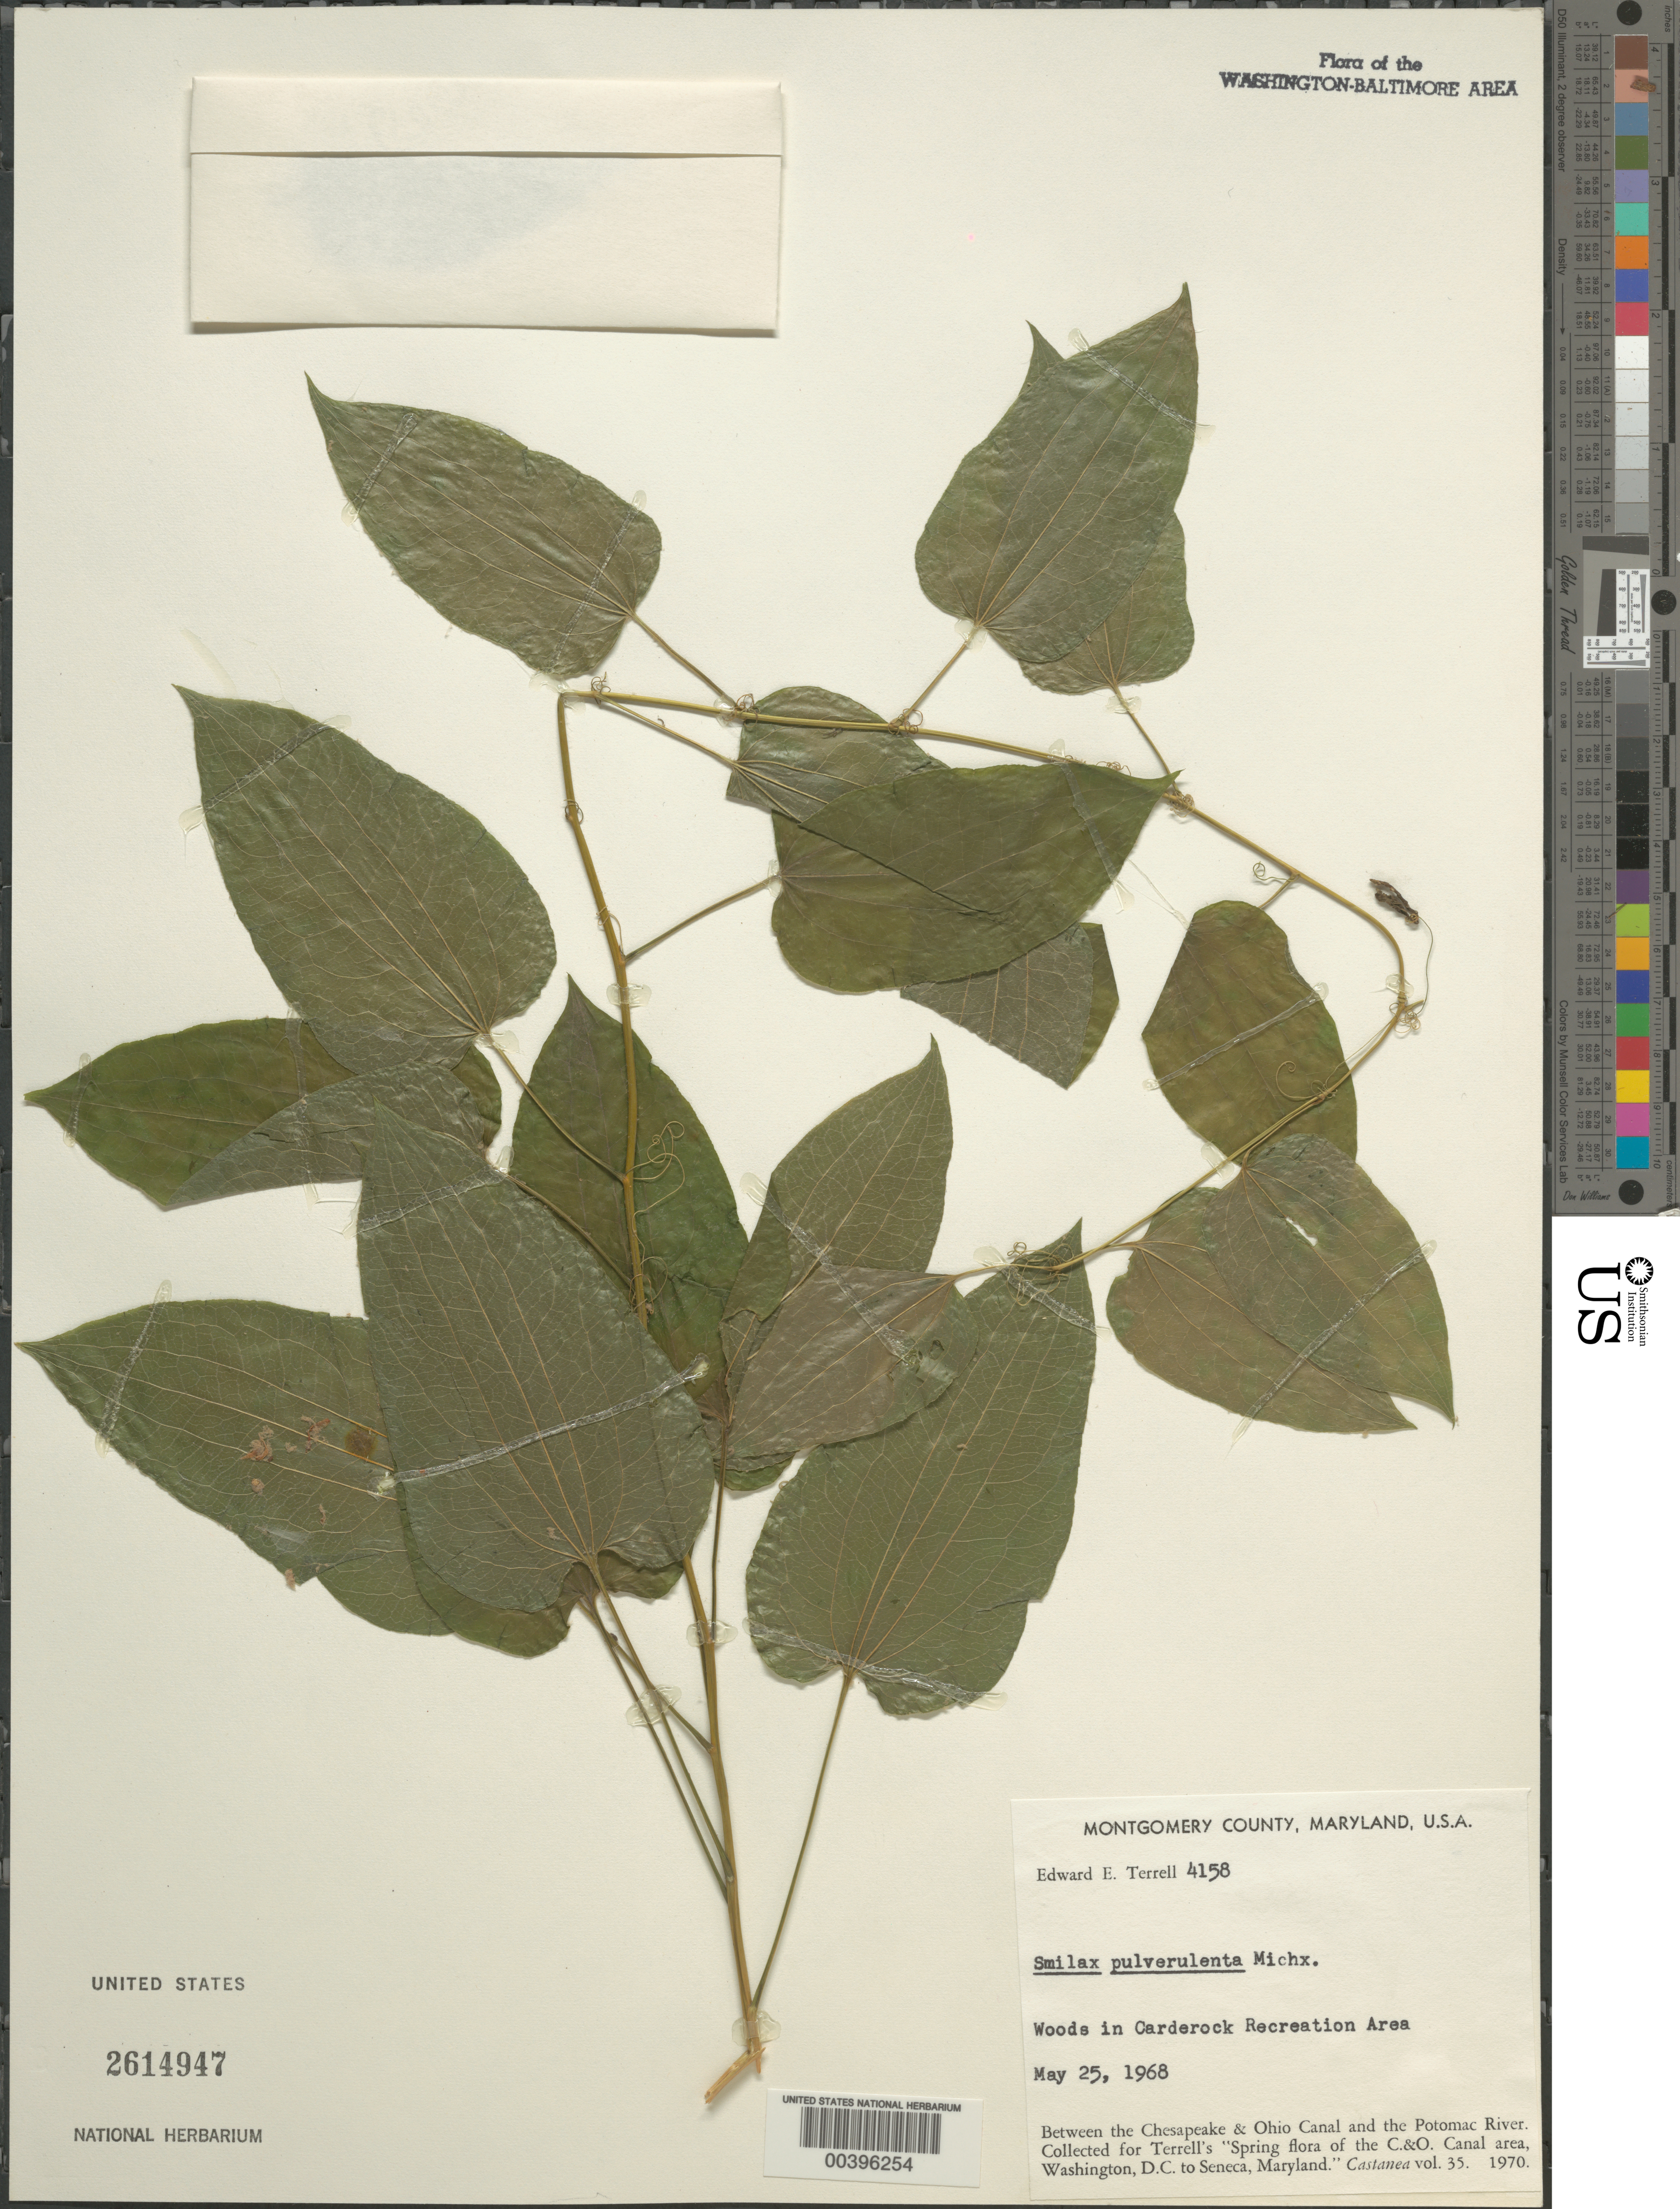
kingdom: Plantae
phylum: Tracheophyta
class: Liliopsida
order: Liliales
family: Smilacaceae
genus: Smilax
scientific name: Smilax pulverulenta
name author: Michx.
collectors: E. E. Terrell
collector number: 4158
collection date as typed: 25 May 1968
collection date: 1968-05-25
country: United States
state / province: Maryland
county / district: Montgomery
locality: Carderock Recreation area C. & O. Canal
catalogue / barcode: US 2614947